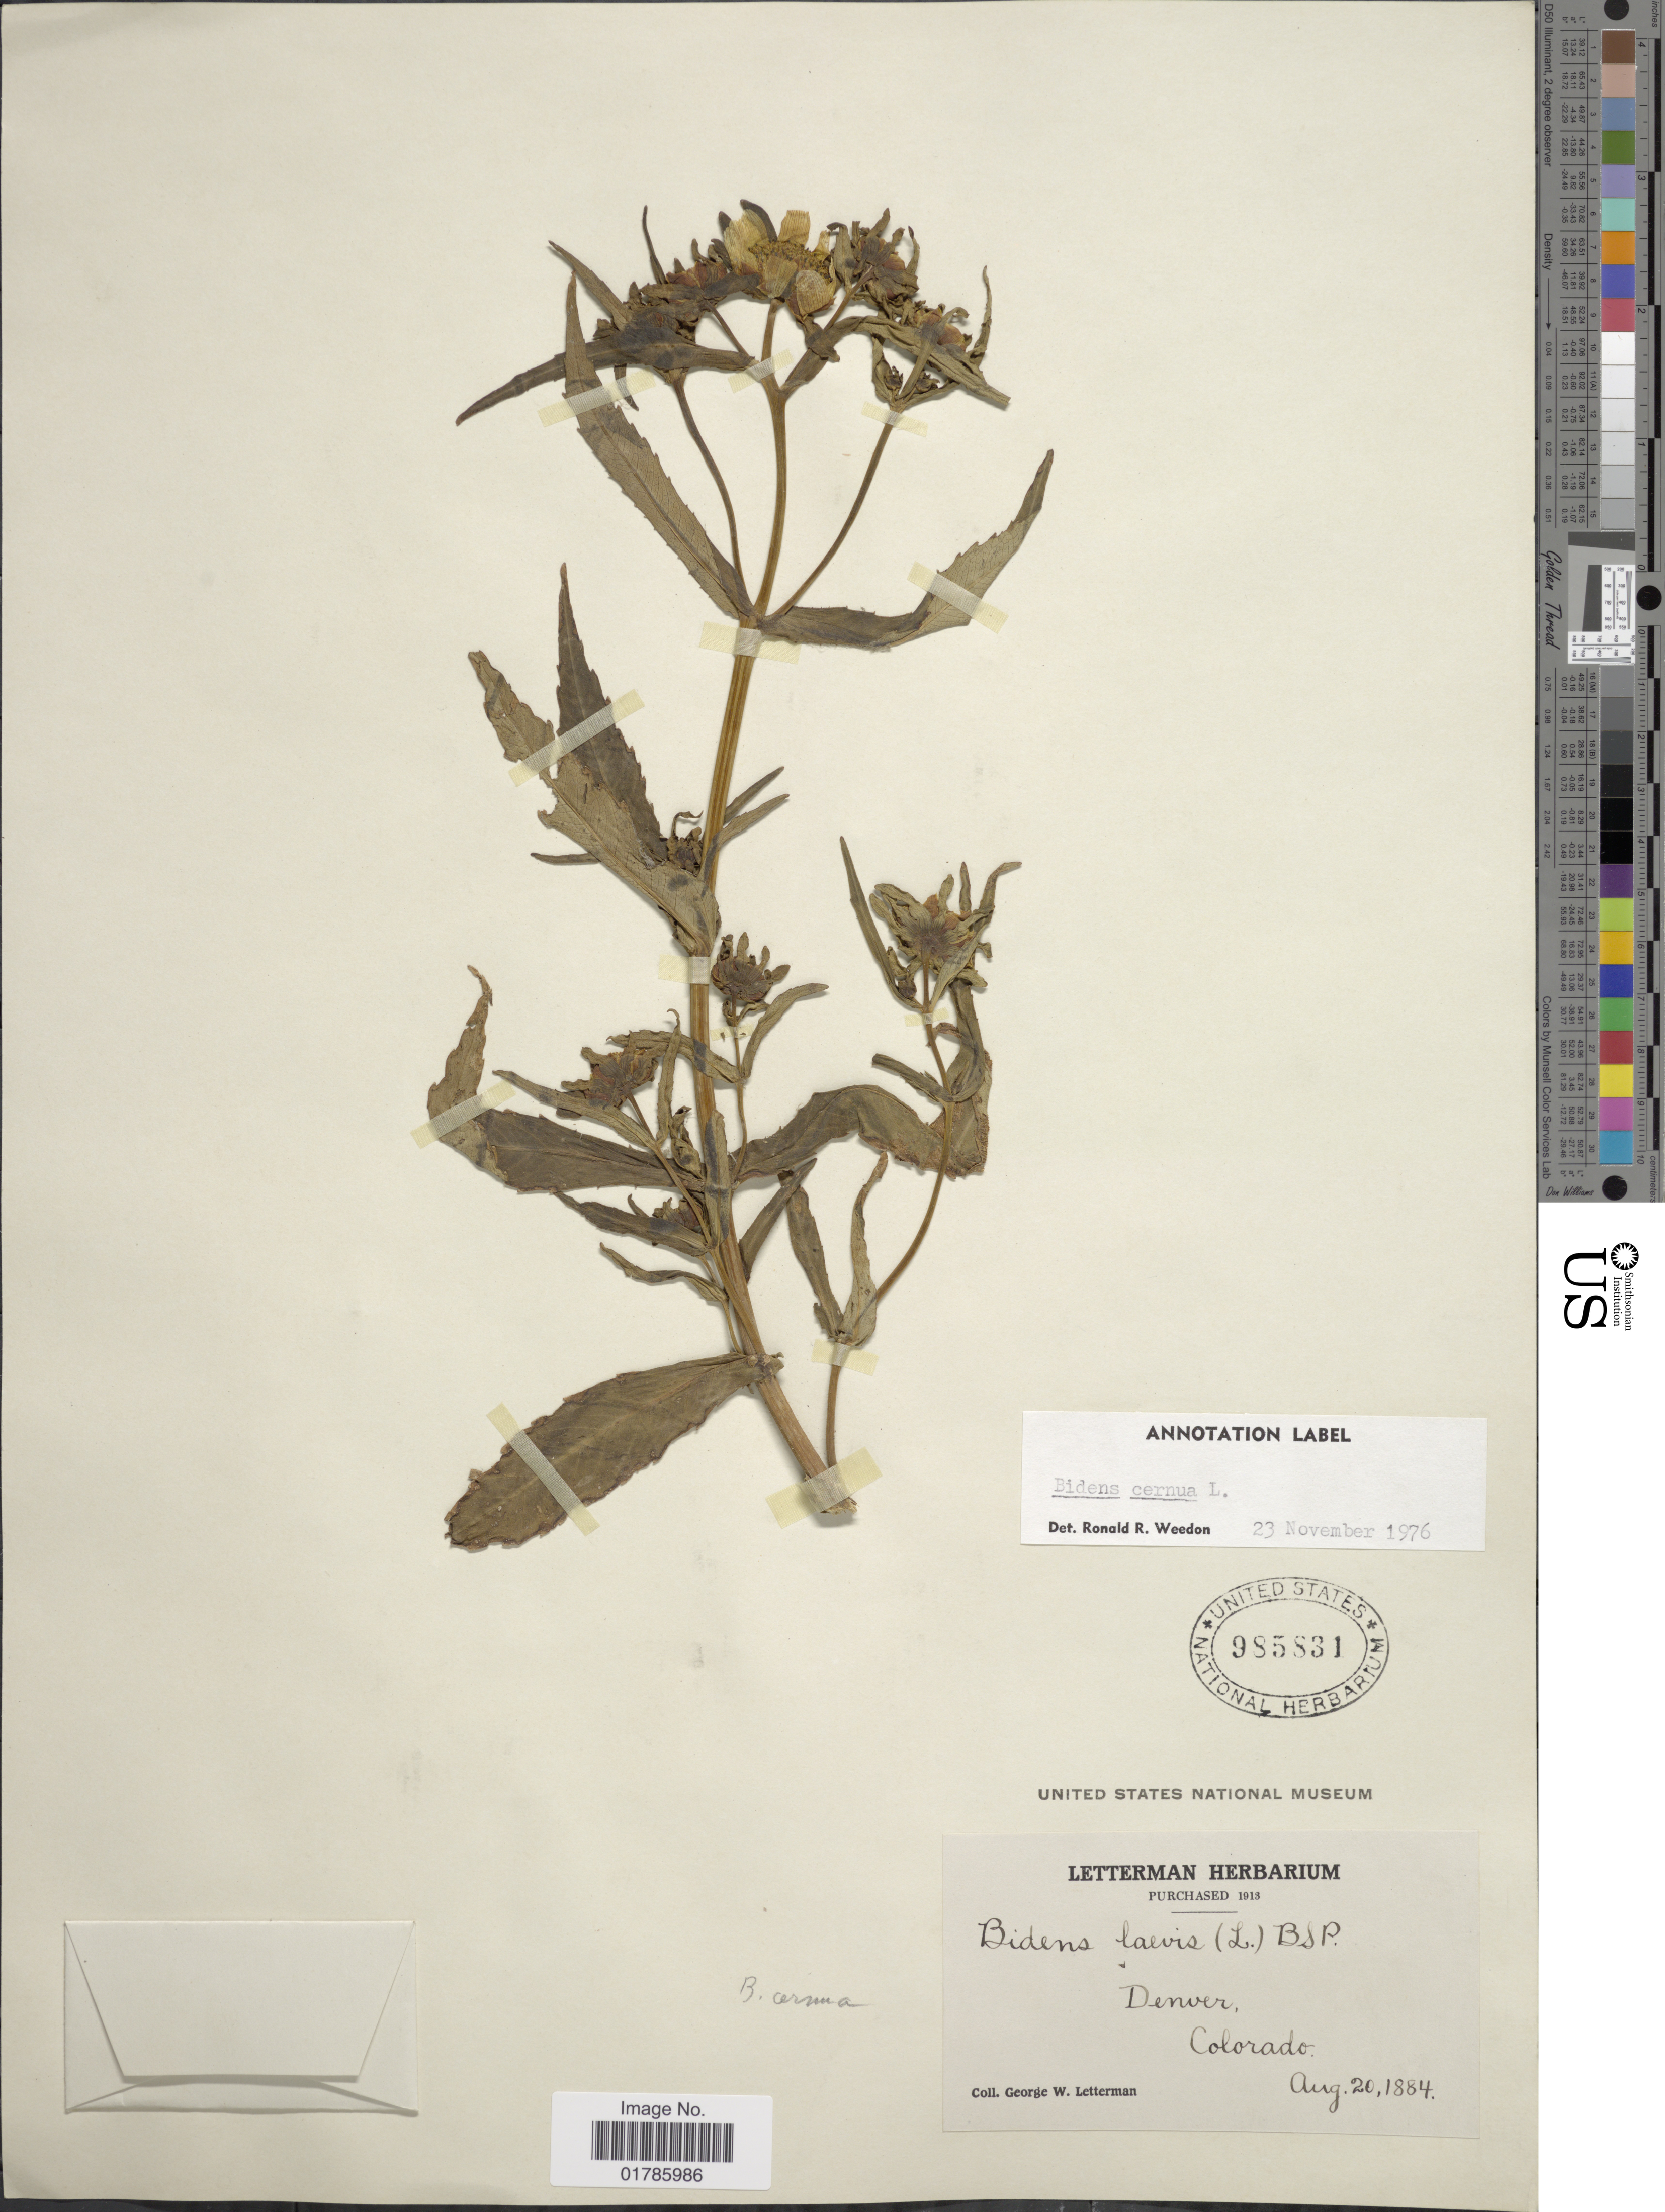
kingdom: Plantae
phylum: Tracheophyta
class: Magnoliopsida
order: Asterales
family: Asteraceae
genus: Bidens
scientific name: Bidens cernua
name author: L.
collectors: G. W. Letterman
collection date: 1884-08-20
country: United States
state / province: Colorado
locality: Denver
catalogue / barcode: US 985831